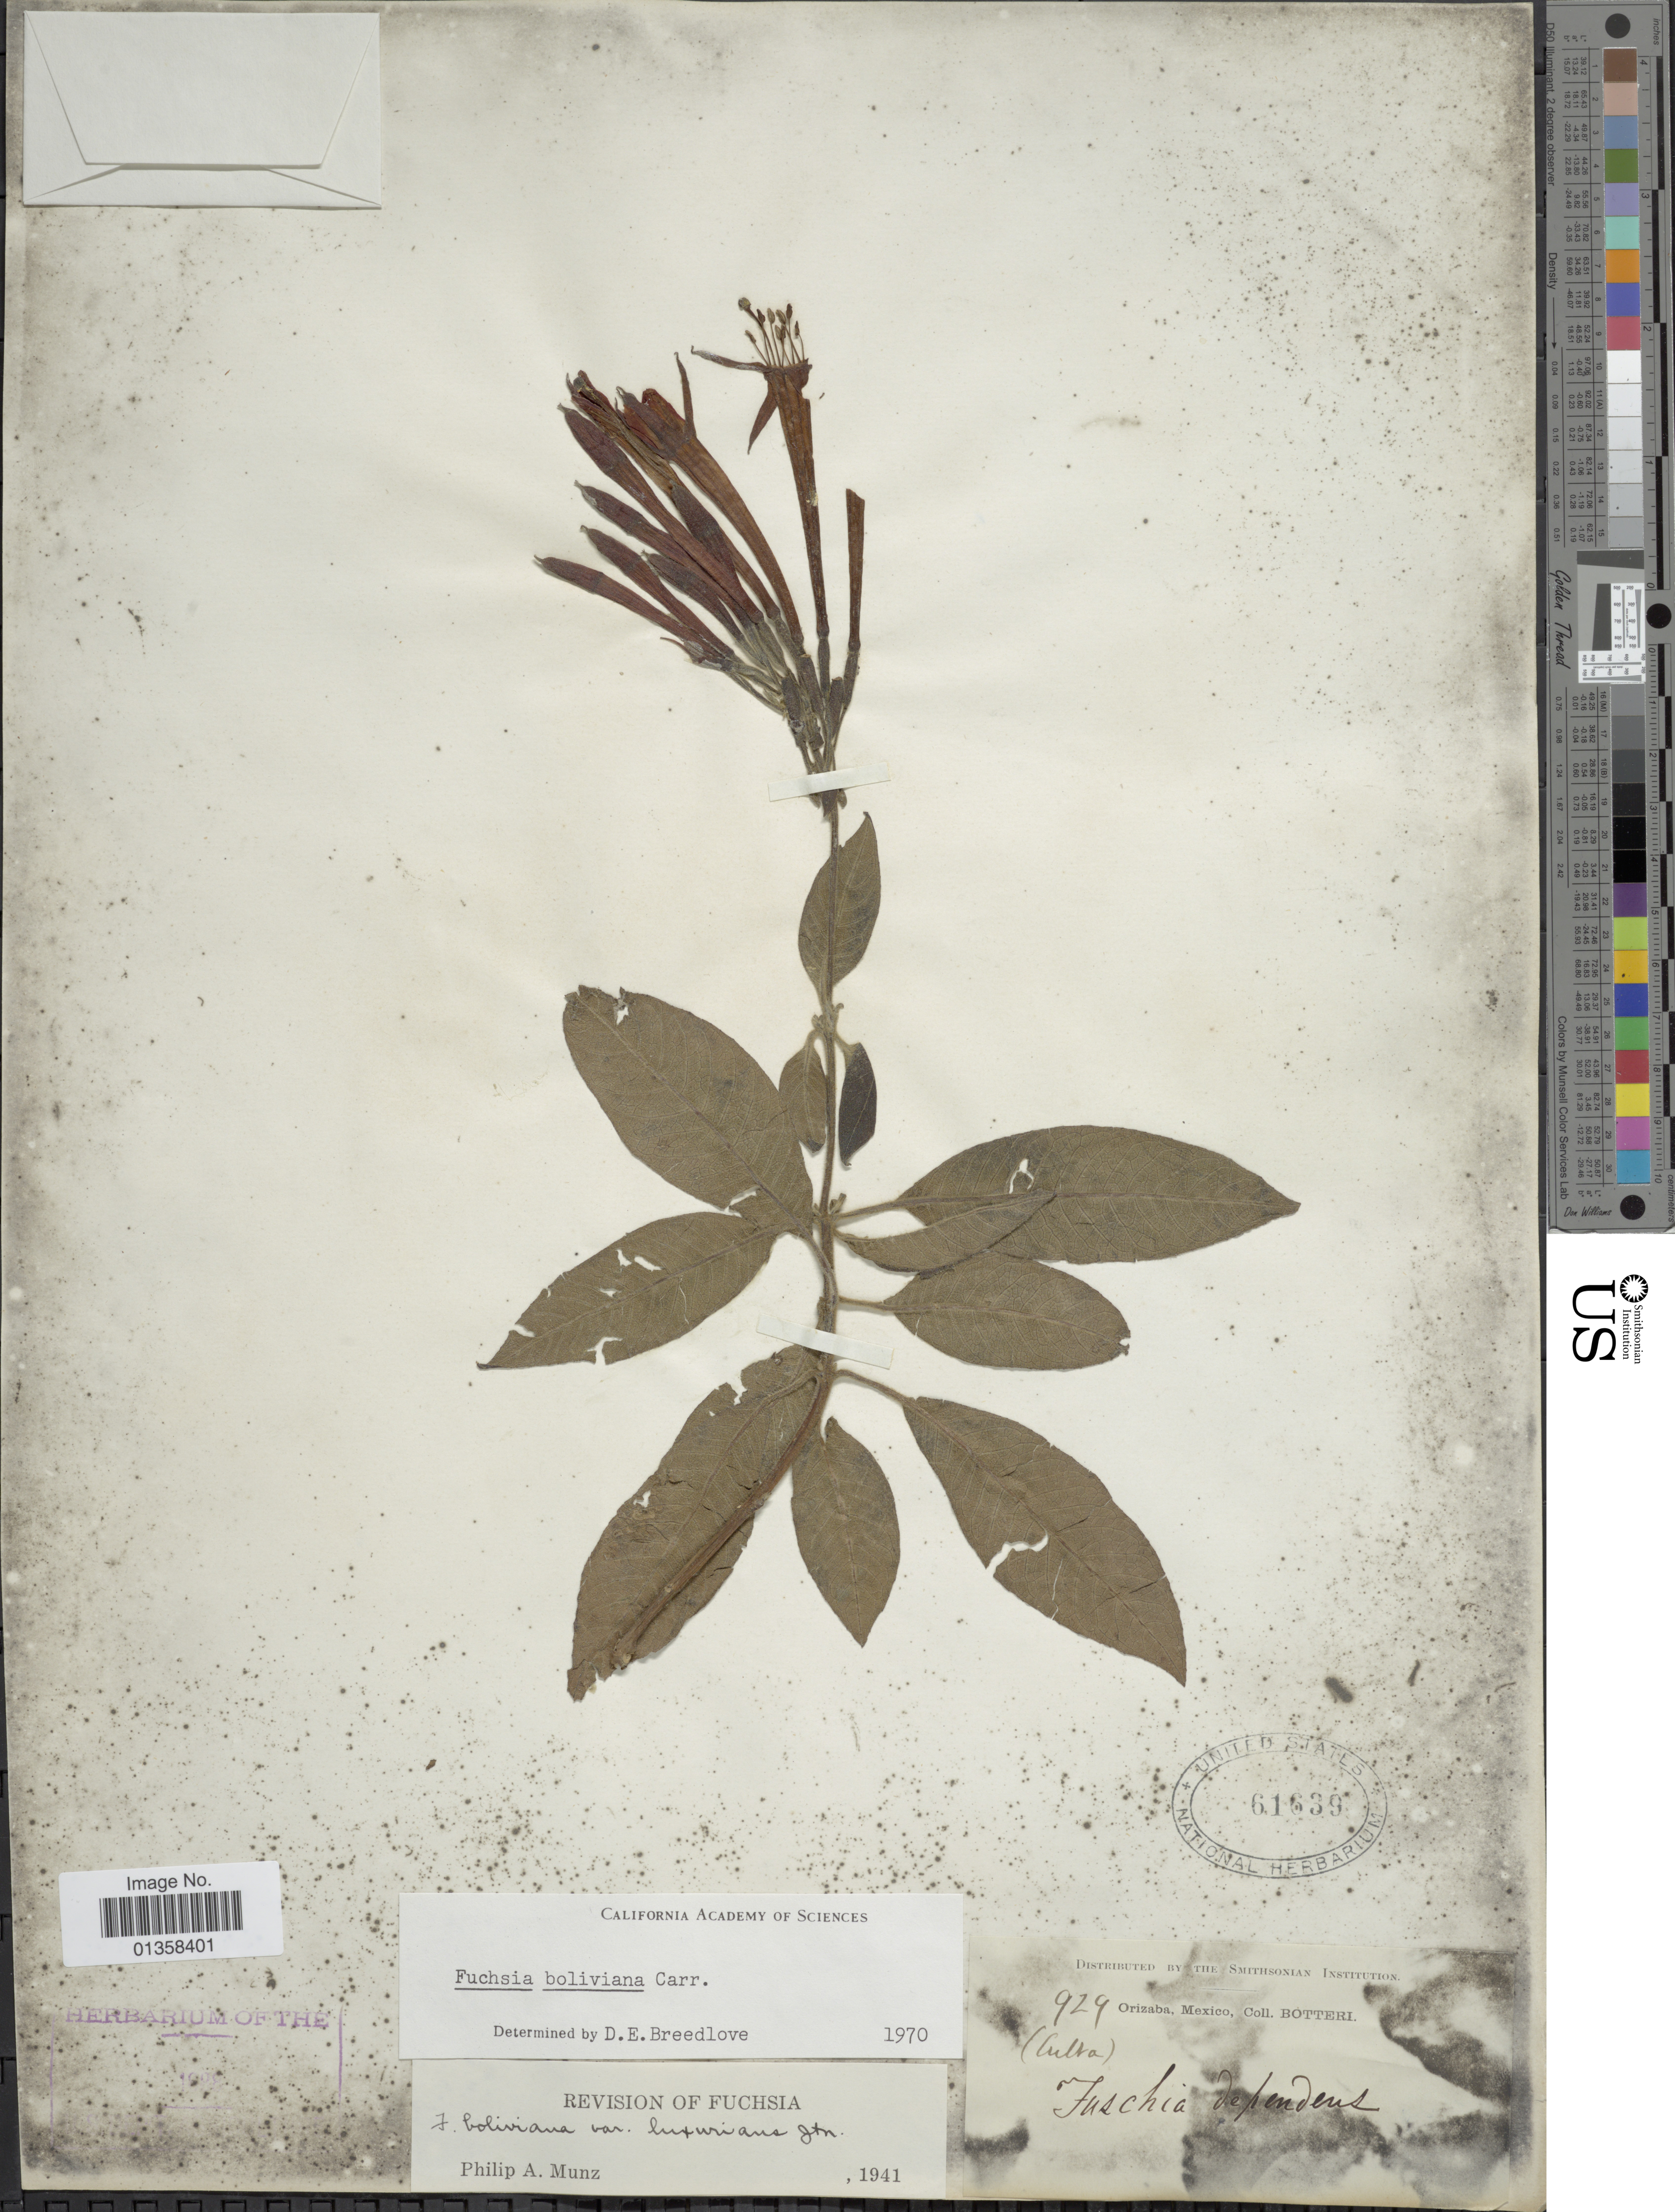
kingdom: Plantae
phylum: Tracheophyta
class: Magnoliopsida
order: Myrtales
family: Onagraceae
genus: Fuchsia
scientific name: Fuchsia boliviana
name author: Carrière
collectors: M. Botteri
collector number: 929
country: Mexico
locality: Orizaba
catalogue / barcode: US 61639